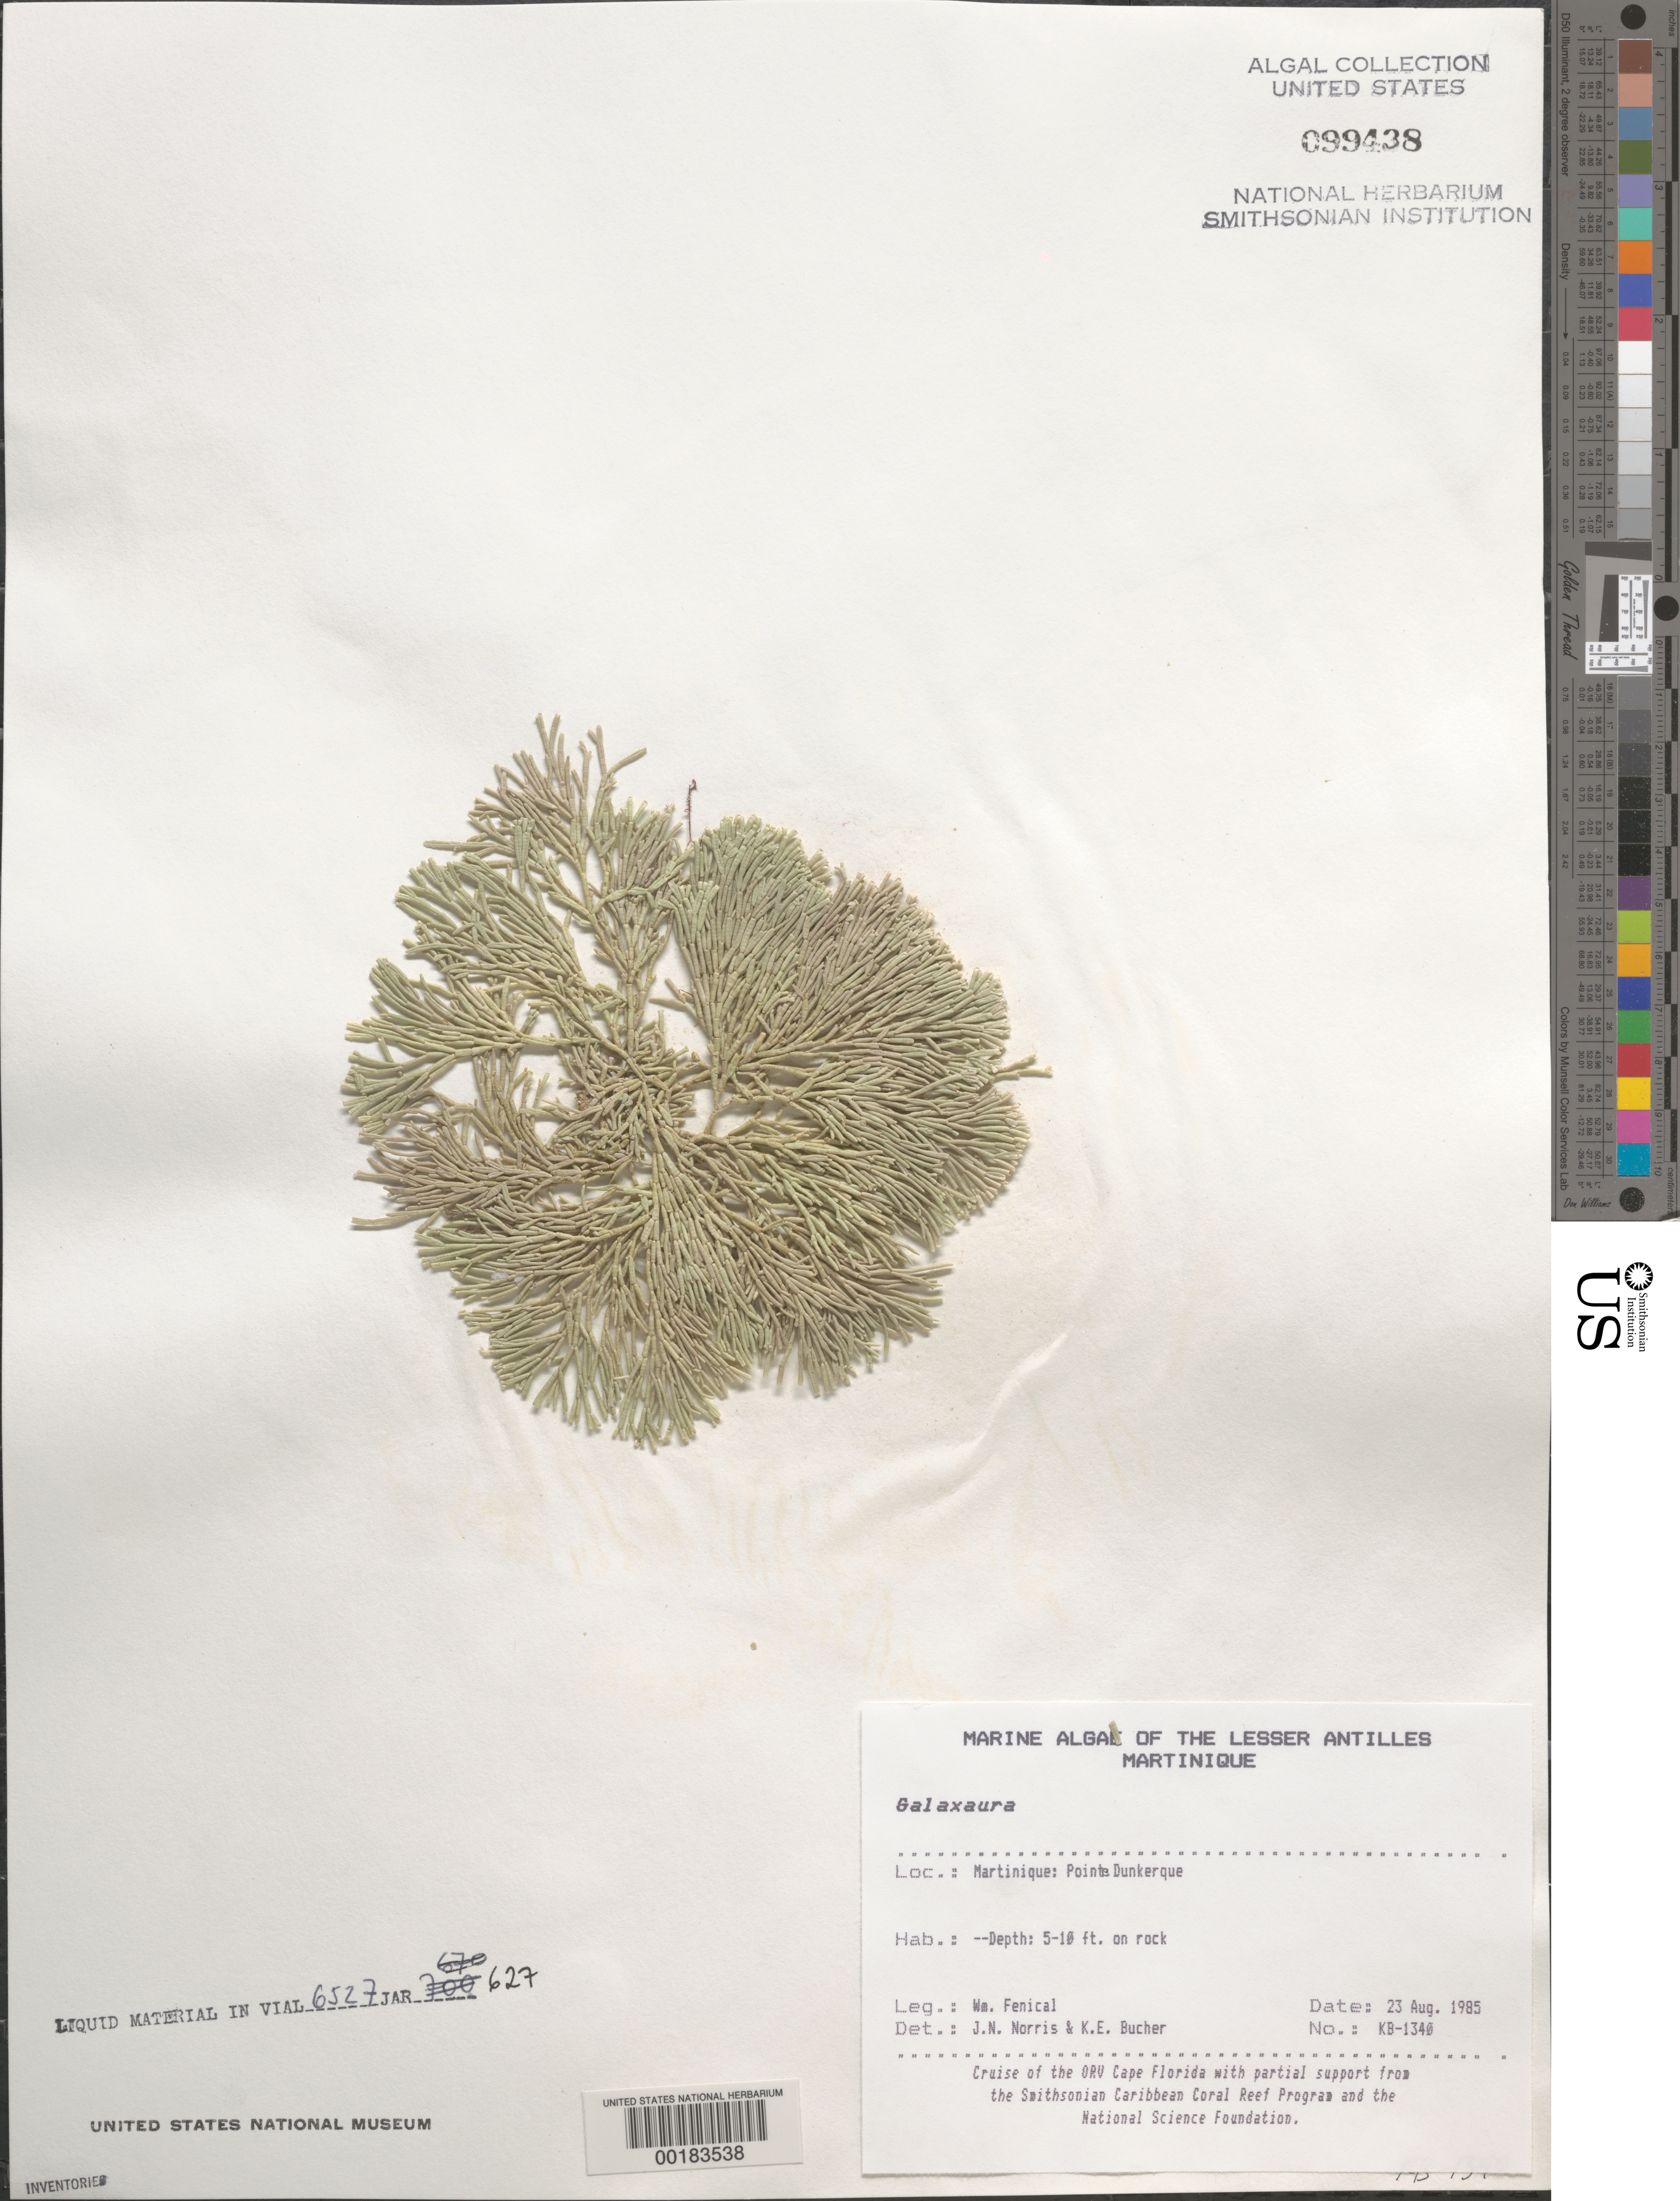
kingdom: Plantae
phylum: Rhodophyta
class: Florideophyceae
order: Nemaliales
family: Galaxauraceae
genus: Galaxaura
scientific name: Galaxaura sp.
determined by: Norris, J. N.; Bucher, K. E.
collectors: W. Fenical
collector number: Kb-1340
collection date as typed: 23 Aug 1985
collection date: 1985-08-23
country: Martinique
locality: Pointe Dunkerque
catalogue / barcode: US 99438